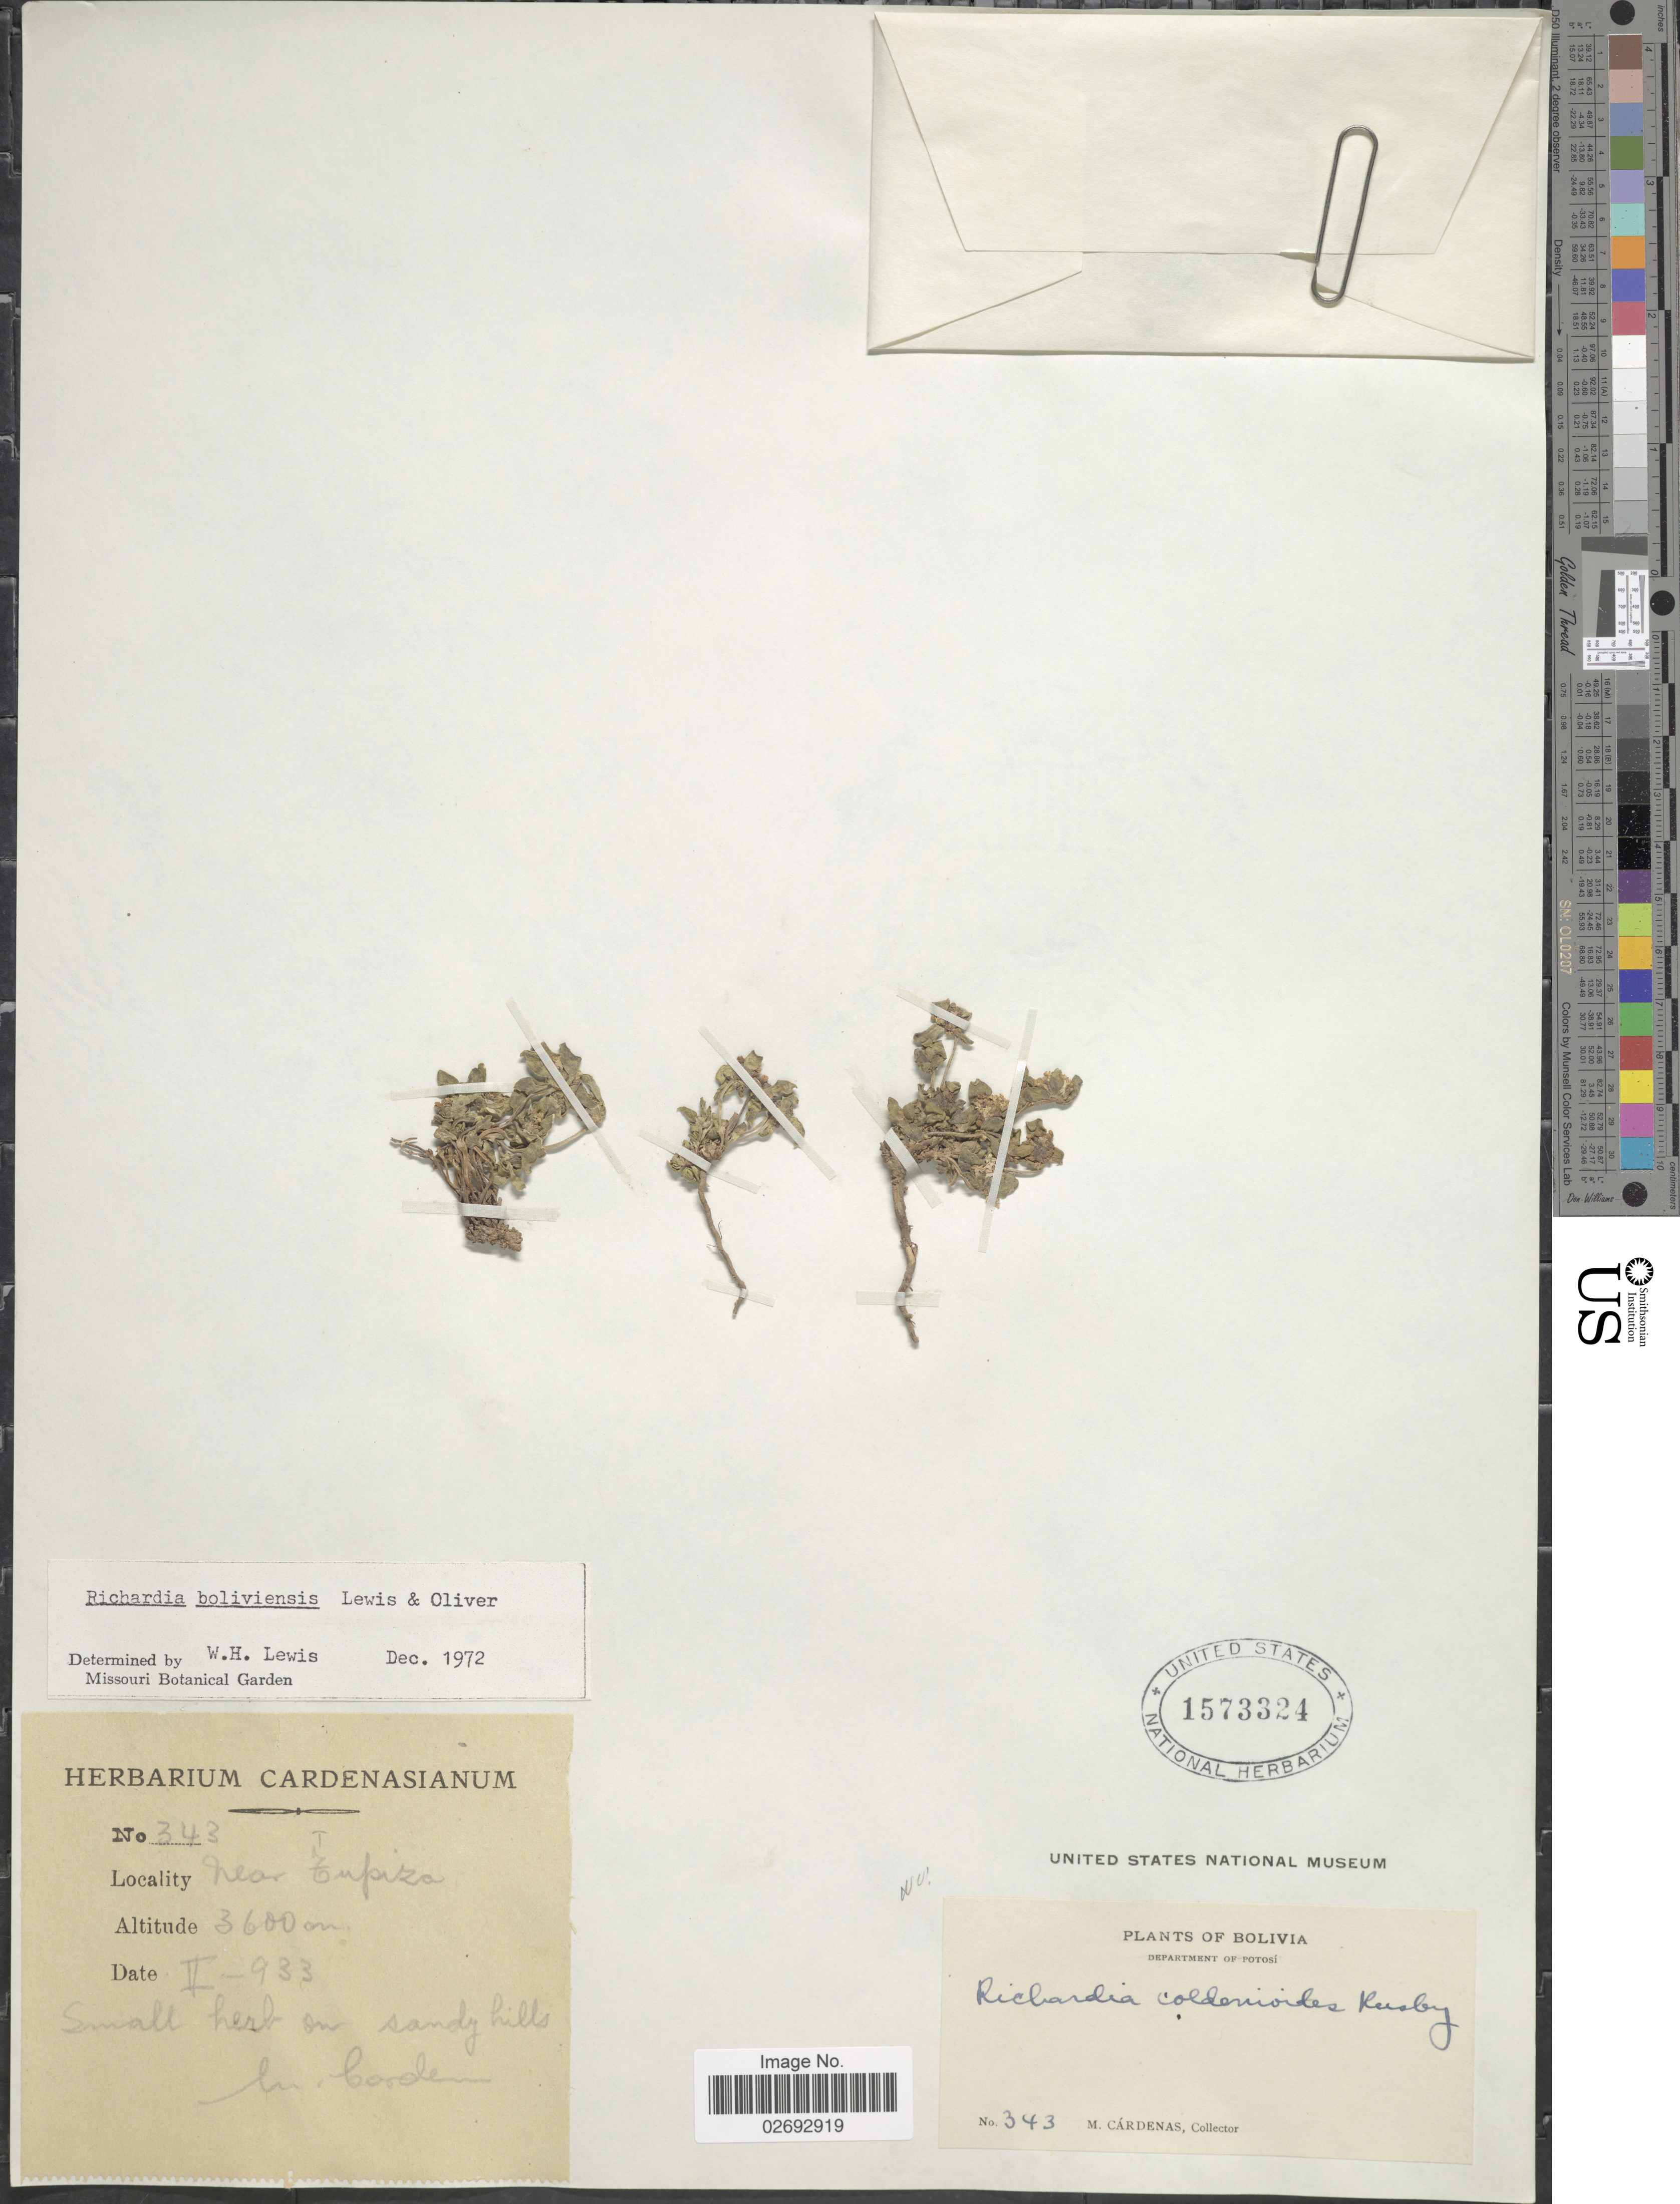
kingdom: Plantae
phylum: Tracheophyta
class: Magnoliopsida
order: Gentianales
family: Rubiaceae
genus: Richardia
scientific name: Richardia boliviensis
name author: W.H. Lewis & R.L. Oliv.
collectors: M. Cárdenas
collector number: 343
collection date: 1933-05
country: Bolivia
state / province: Potosi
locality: Near Tupiza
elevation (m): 3600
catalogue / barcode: US 1573324